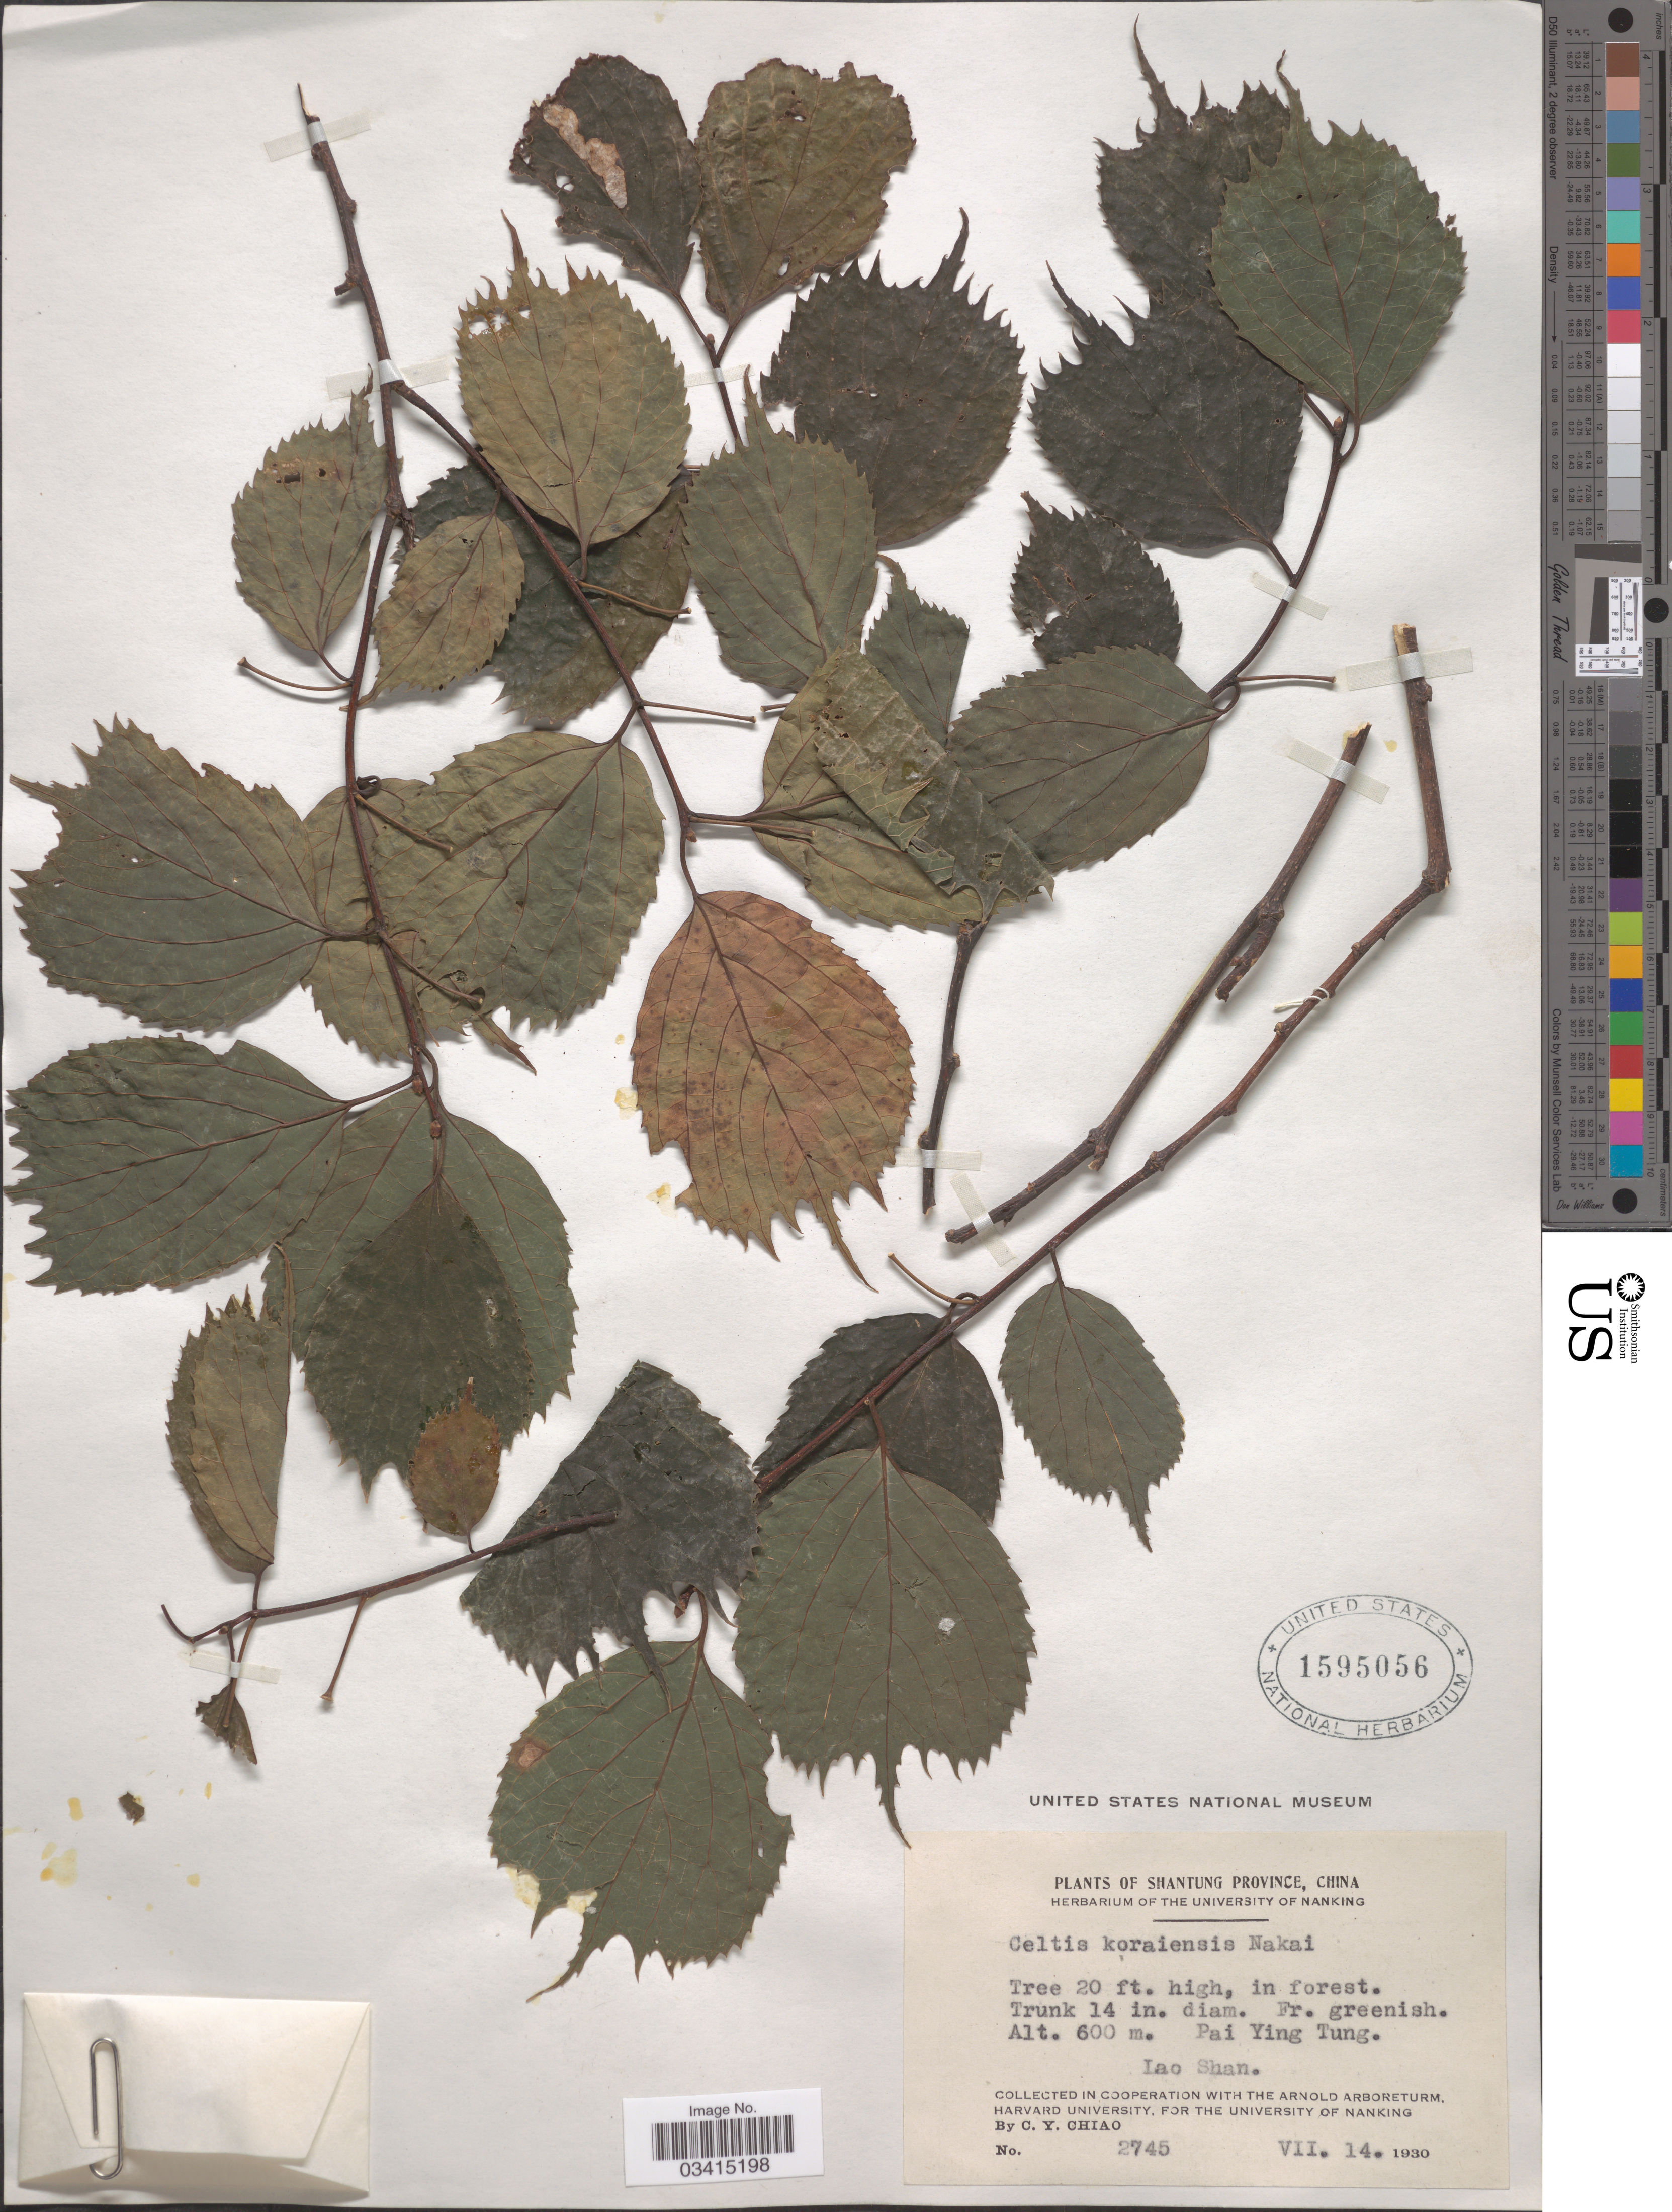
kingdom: Plantae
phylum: Tracheophyta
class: Magnoliopsida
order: Rosales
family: Cannabaceae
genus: Celtis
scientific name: Celtis koraiensis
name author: Nakai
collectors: C. Y. Chiao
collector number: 2745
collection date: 1930-07-14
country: China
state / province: Shandong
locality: Shantung Province. Pai Ying Tung. Lao Shan.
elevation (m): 600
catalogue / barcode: US 1595056